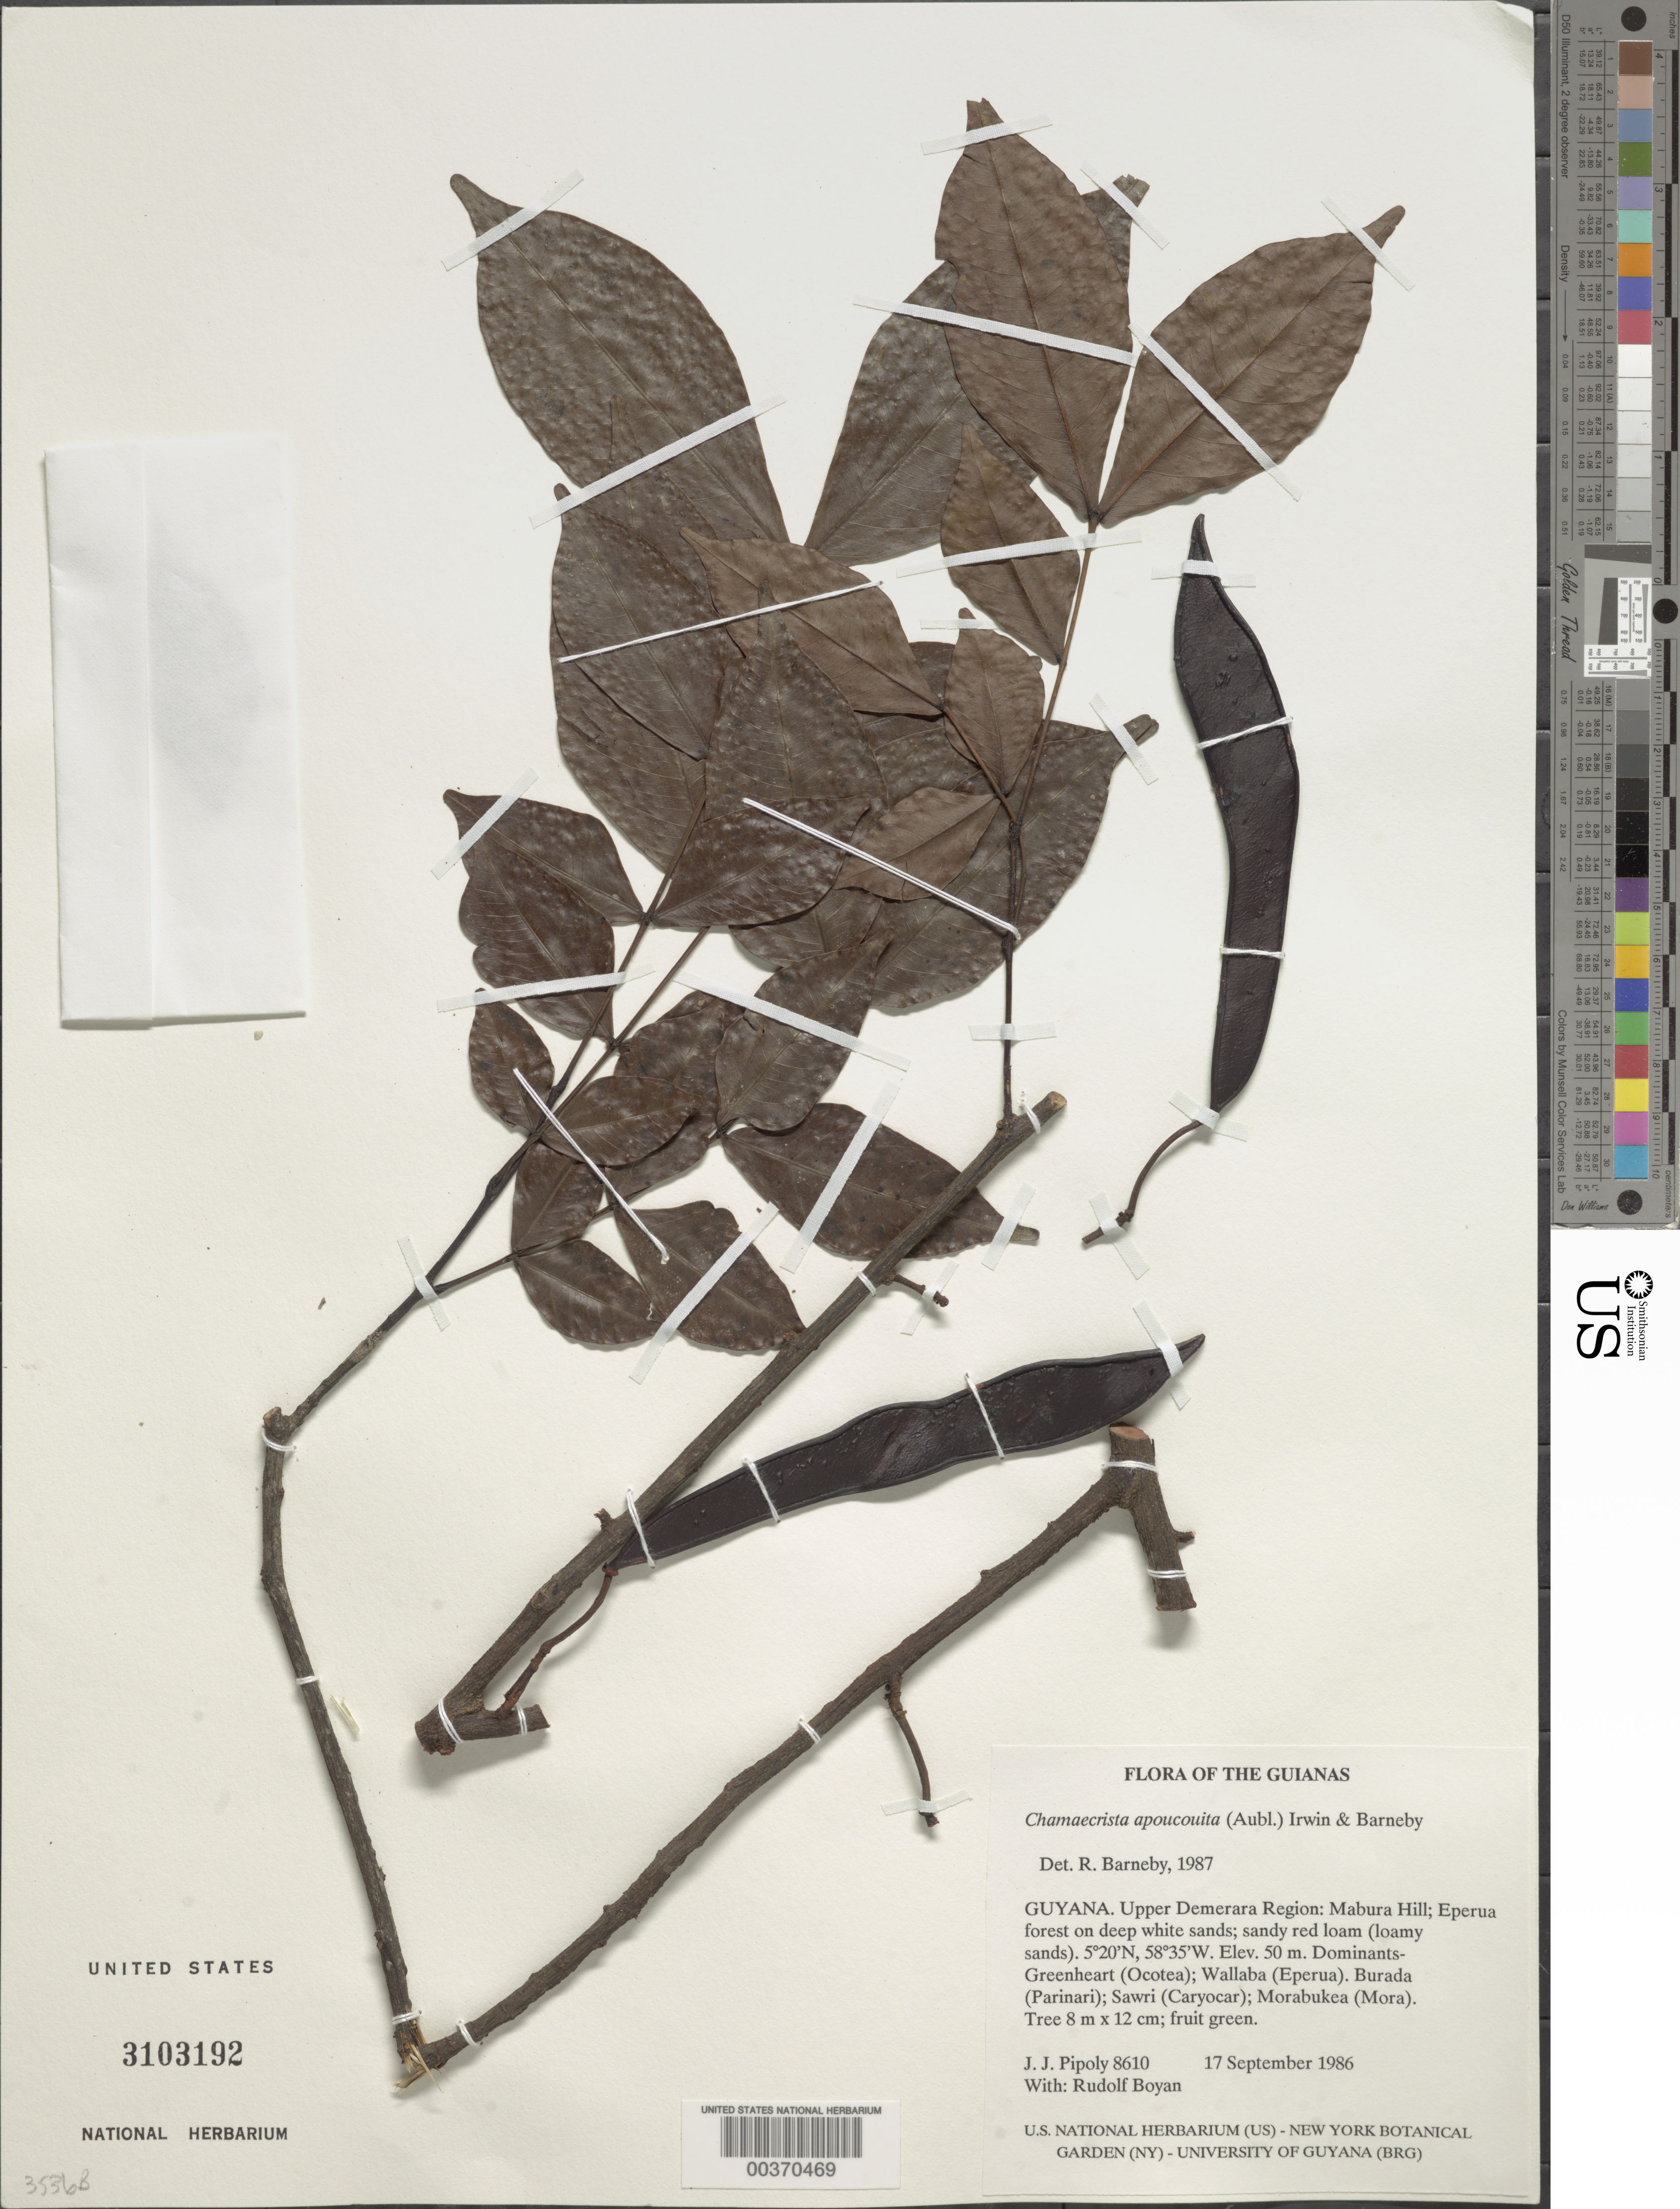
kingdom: Plantae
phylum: Tracheophyta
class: Magnoliopsida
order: Fabales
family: Fabaceae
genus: Chamaecrista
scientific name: Chamaecrista apoucouita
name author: (Aubl.) H.S. Irwin & Barneby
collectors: J. J. Pipoly & R. Boyan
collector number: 8610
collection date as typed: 17 Sep 1986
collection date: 1986-09-17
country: Guyana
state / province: U. Demerara-Berbice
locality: Mabura hill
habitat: Forest on deep white sands; sandy red loam, loamy sands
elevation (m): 50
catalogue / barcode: US 3103192